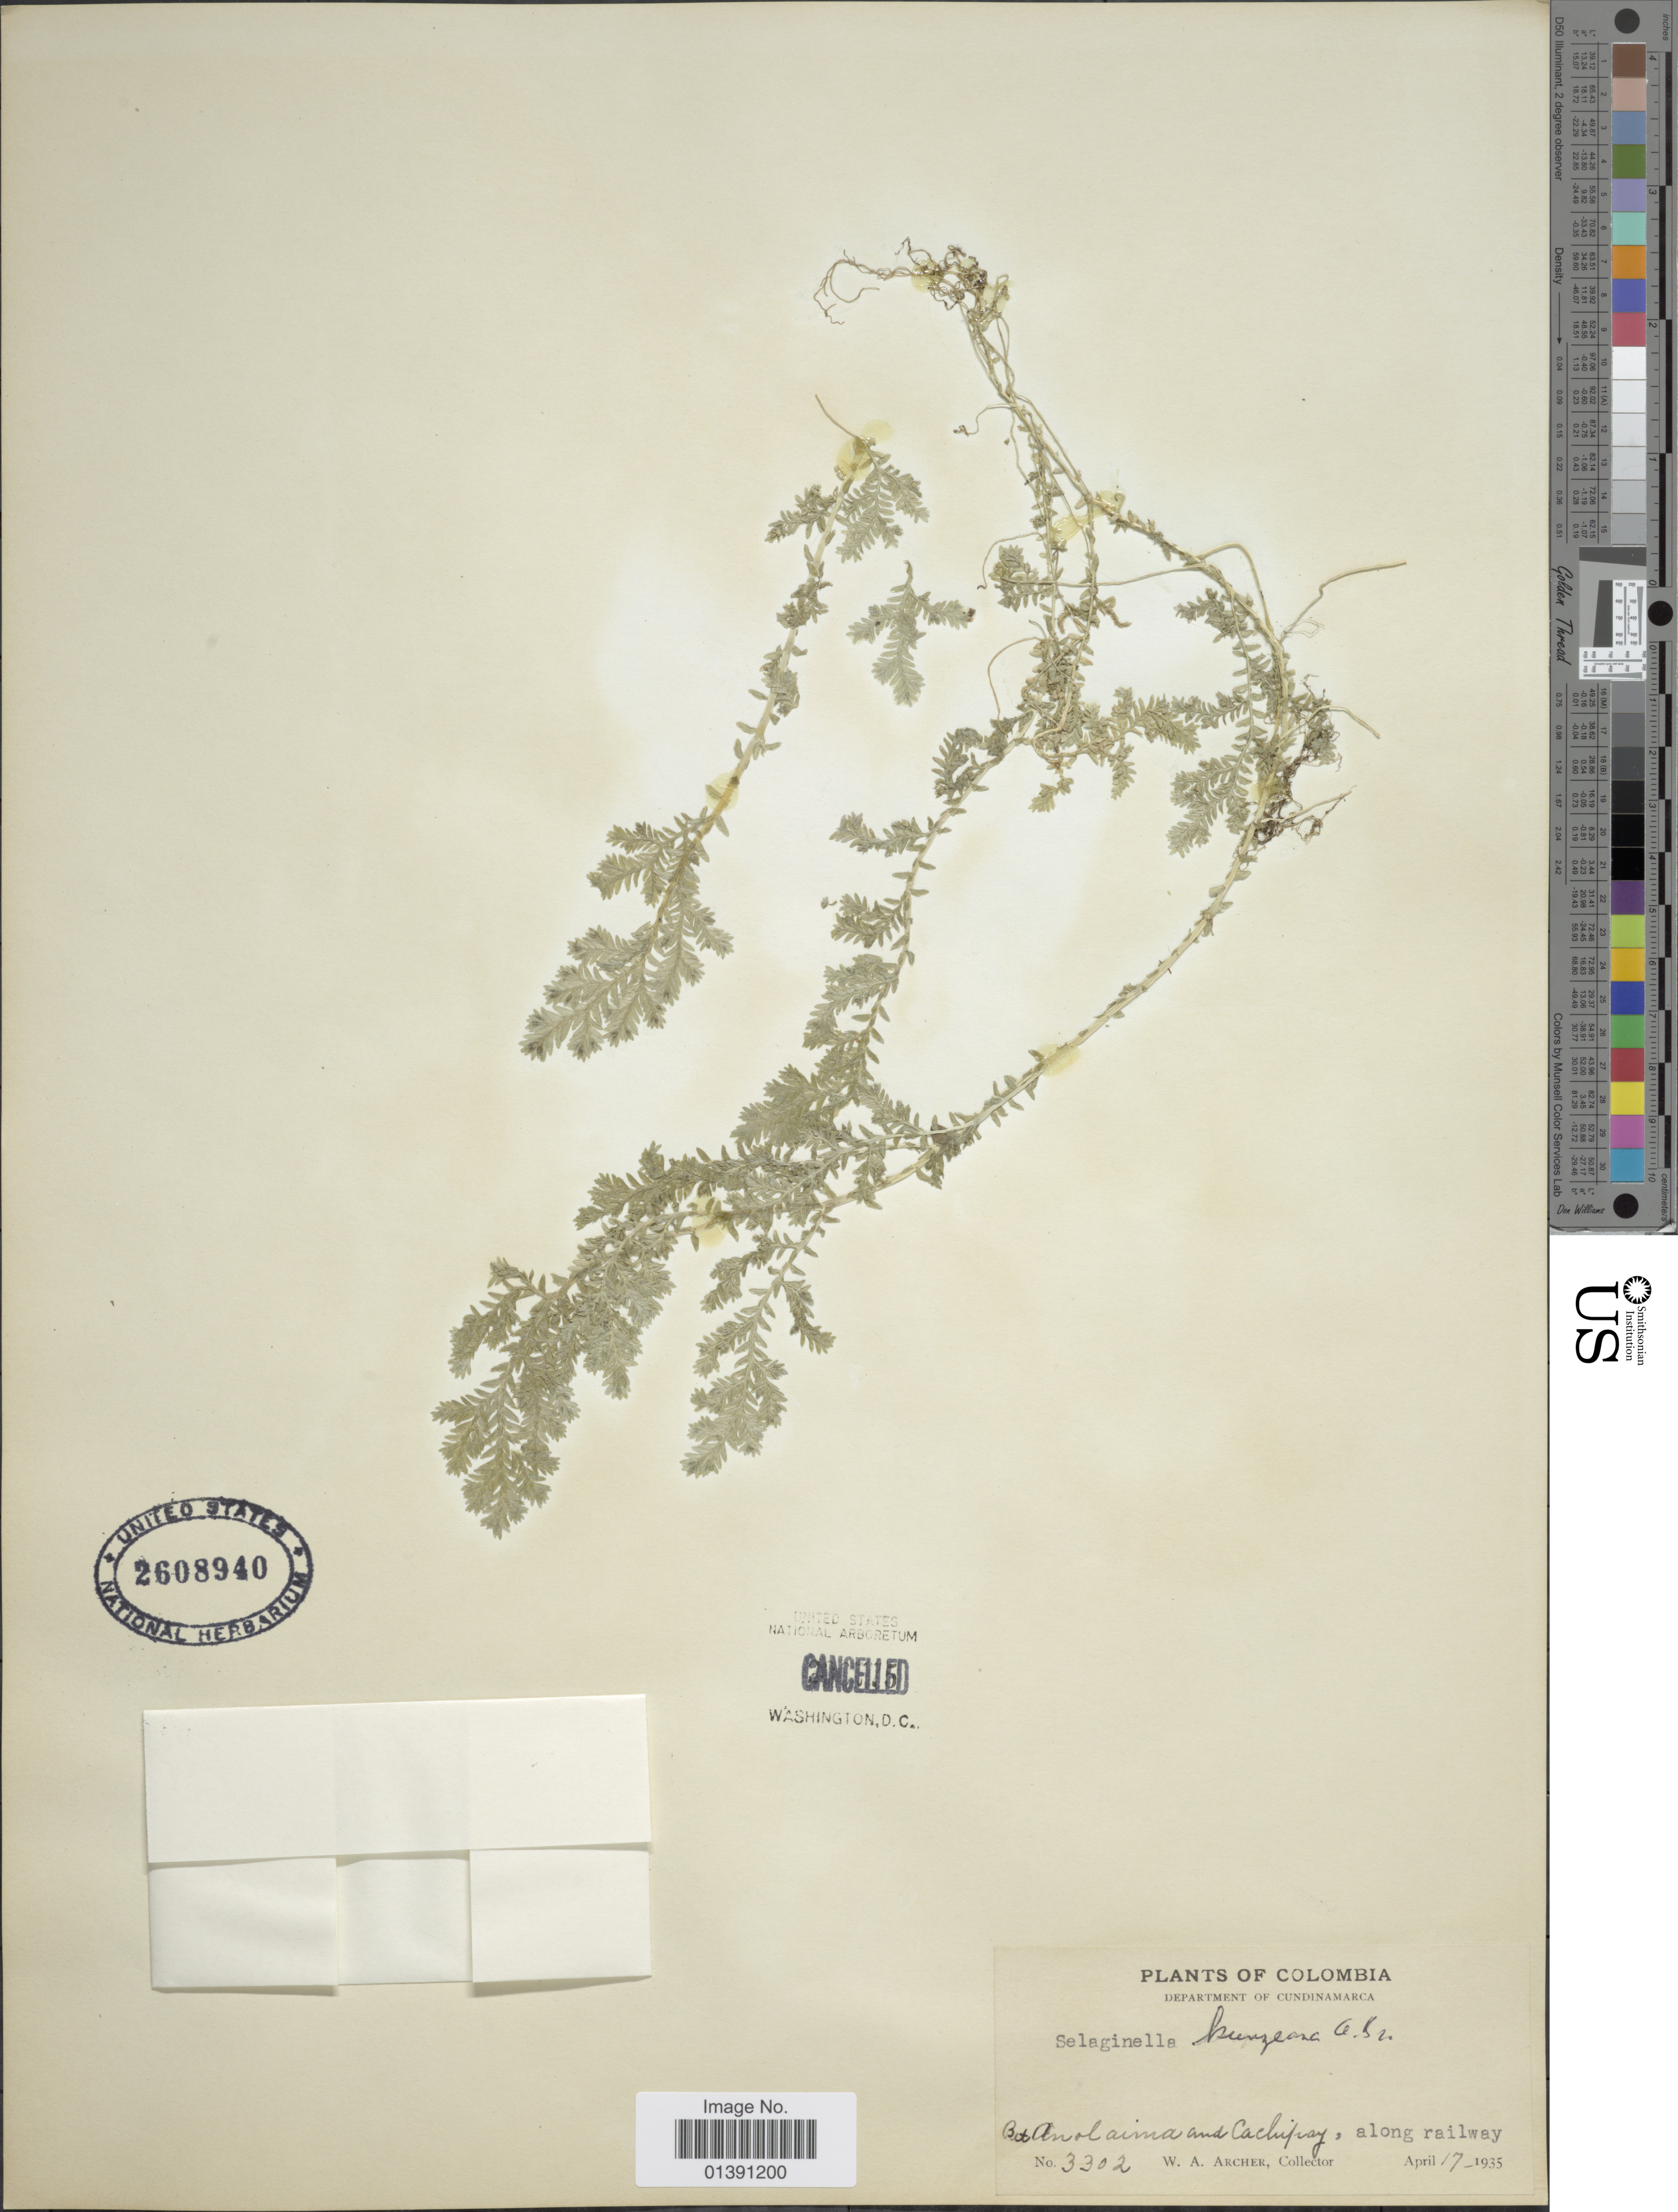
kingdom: Plantae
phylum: Tracheophyta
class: Lycopodiopsida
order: Selaginellales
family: Selaginellaceae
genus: Selaginella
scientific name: Selaginella kunzeana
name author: A. Br.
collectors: W. A. Archer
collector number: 3302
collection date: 1935-04-17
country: Colombia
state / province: Cundinamarca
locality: Bet. Anolaima and Cachipay, along railway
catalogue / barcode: US 2608940